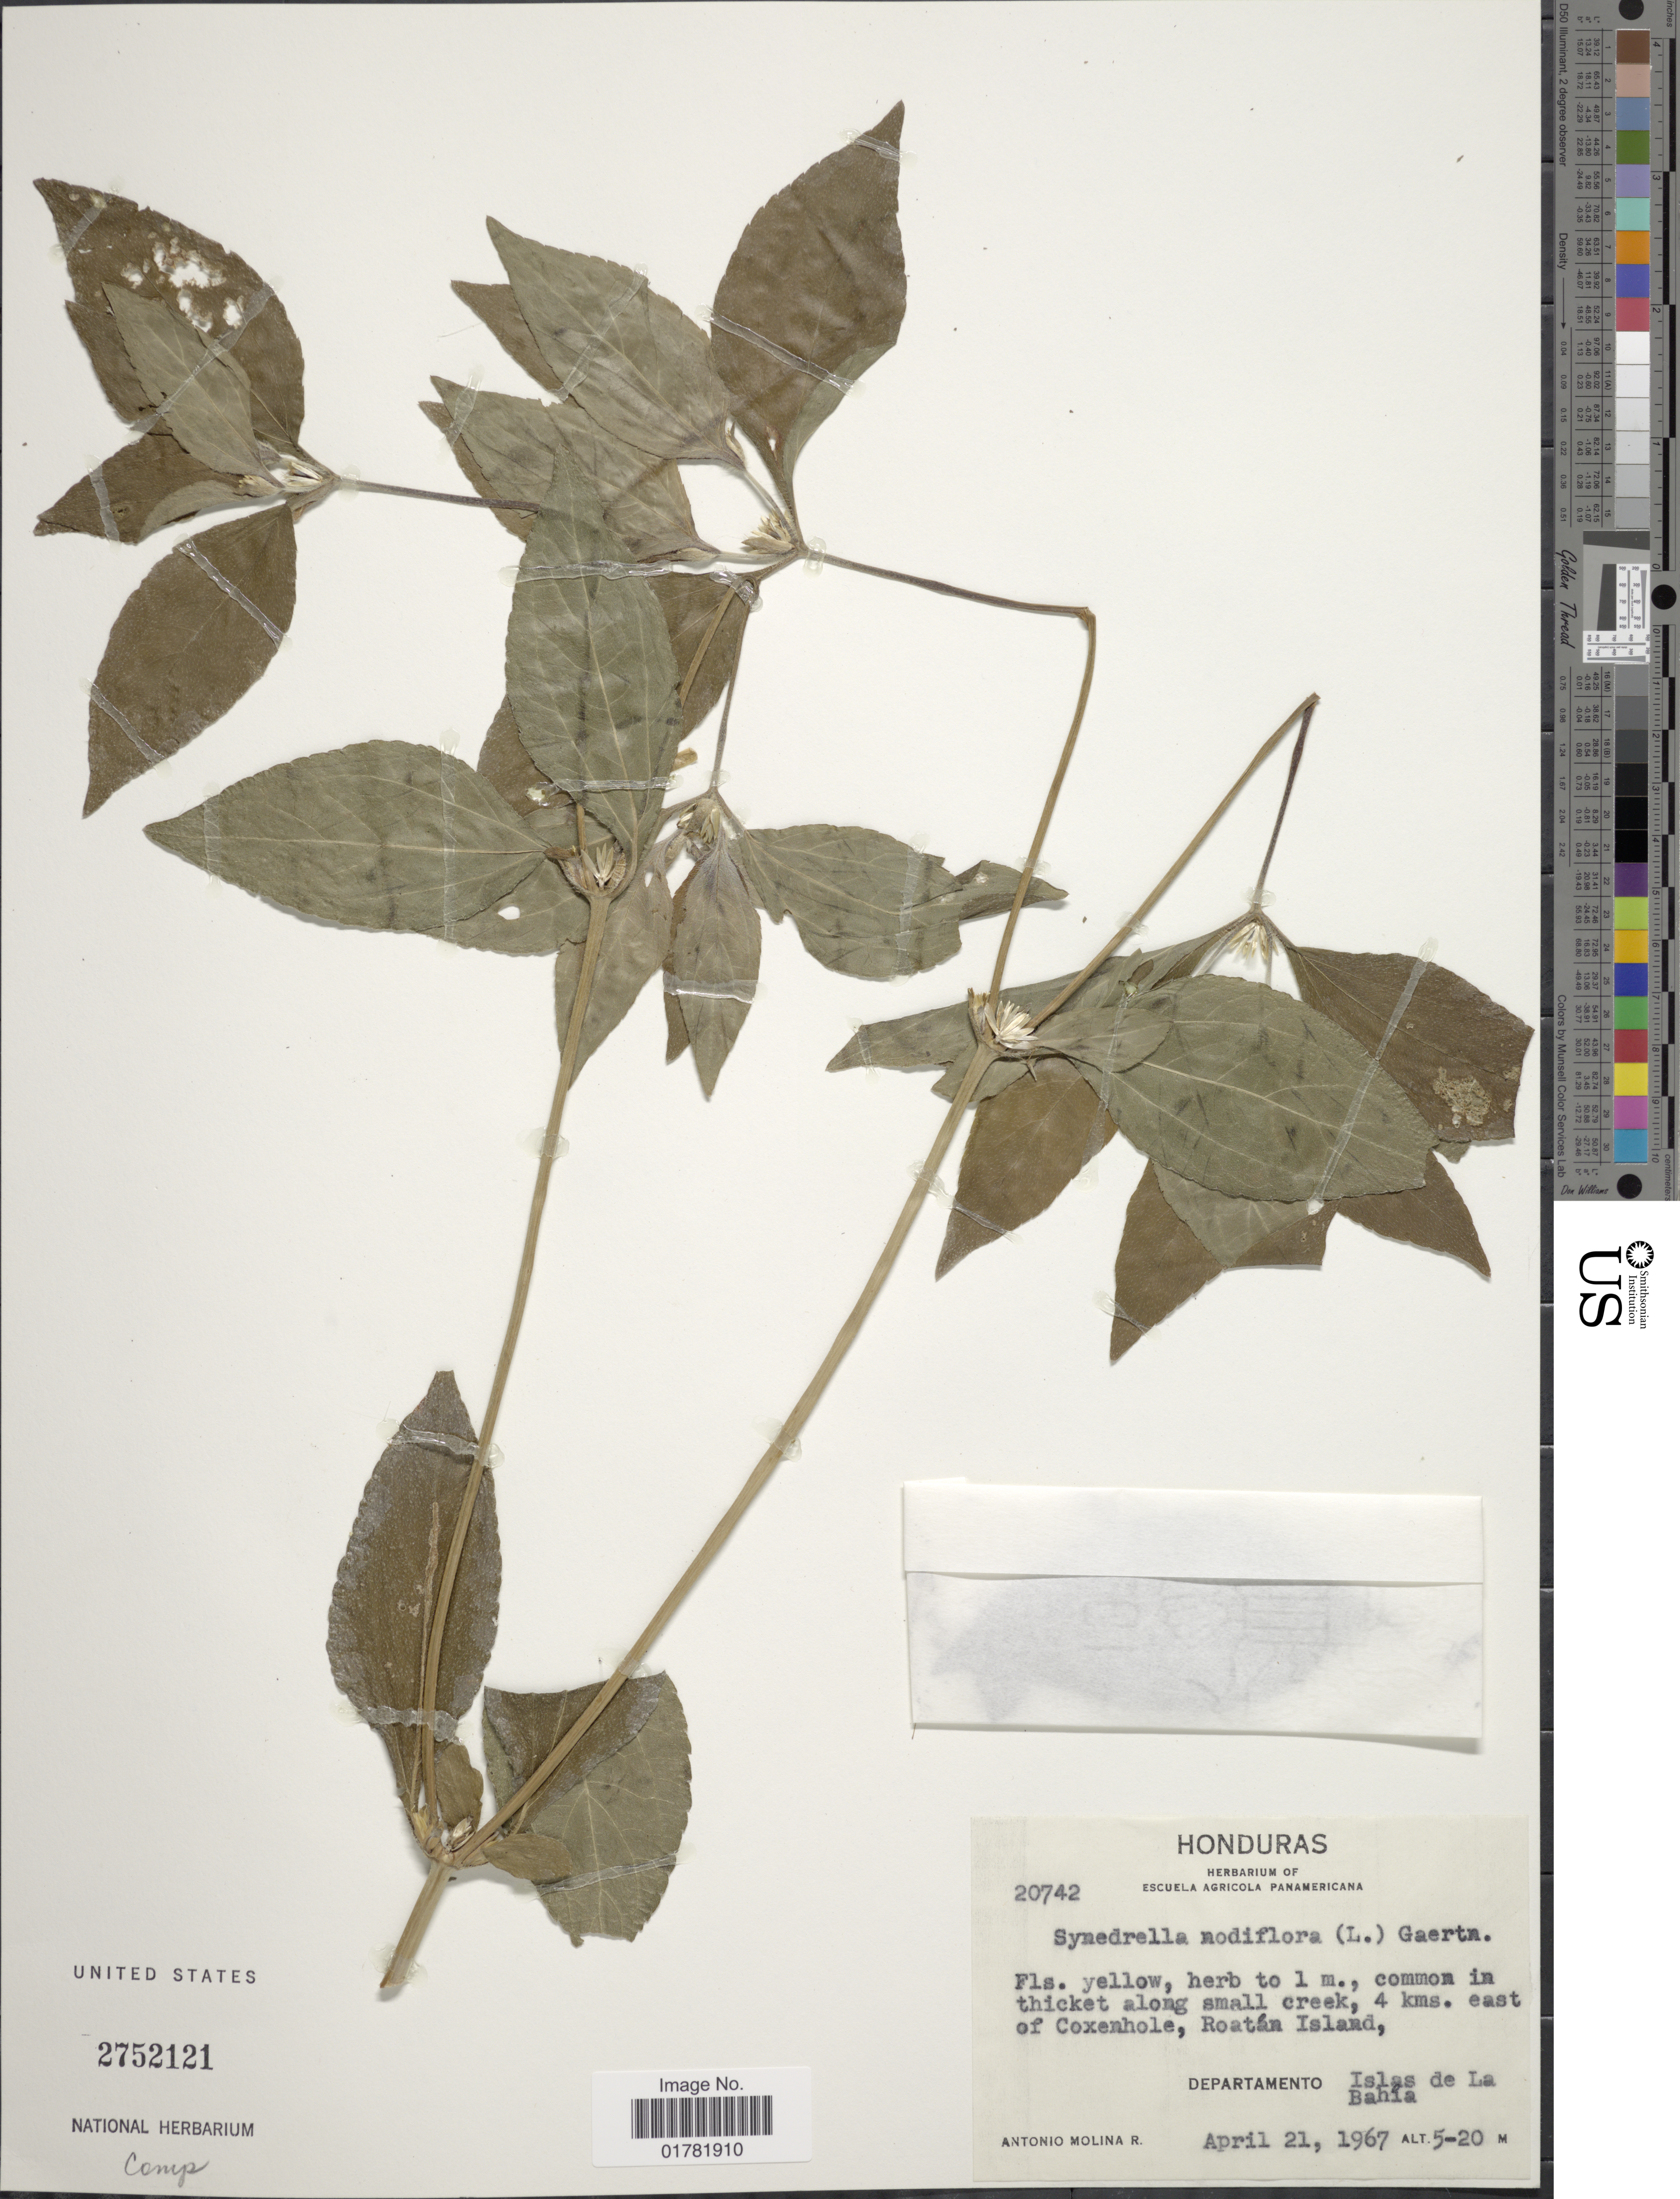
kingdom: Plantae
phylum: Tracheophyta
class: Magnoliopsida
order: Asterales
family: Asteraceae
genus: Synedrella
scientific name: Synedrella nodiflora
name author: (L.) Gaertn.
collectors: A. Molina R.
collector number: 20742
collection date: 1967-04-21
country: Honduras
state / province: Islas de la Bahía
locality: Common in thicket along small creek, 4 kms east of Coxenhole, Roatán Island, Departamento Islas de La Bahia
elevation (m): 5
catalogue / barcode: US 2752121